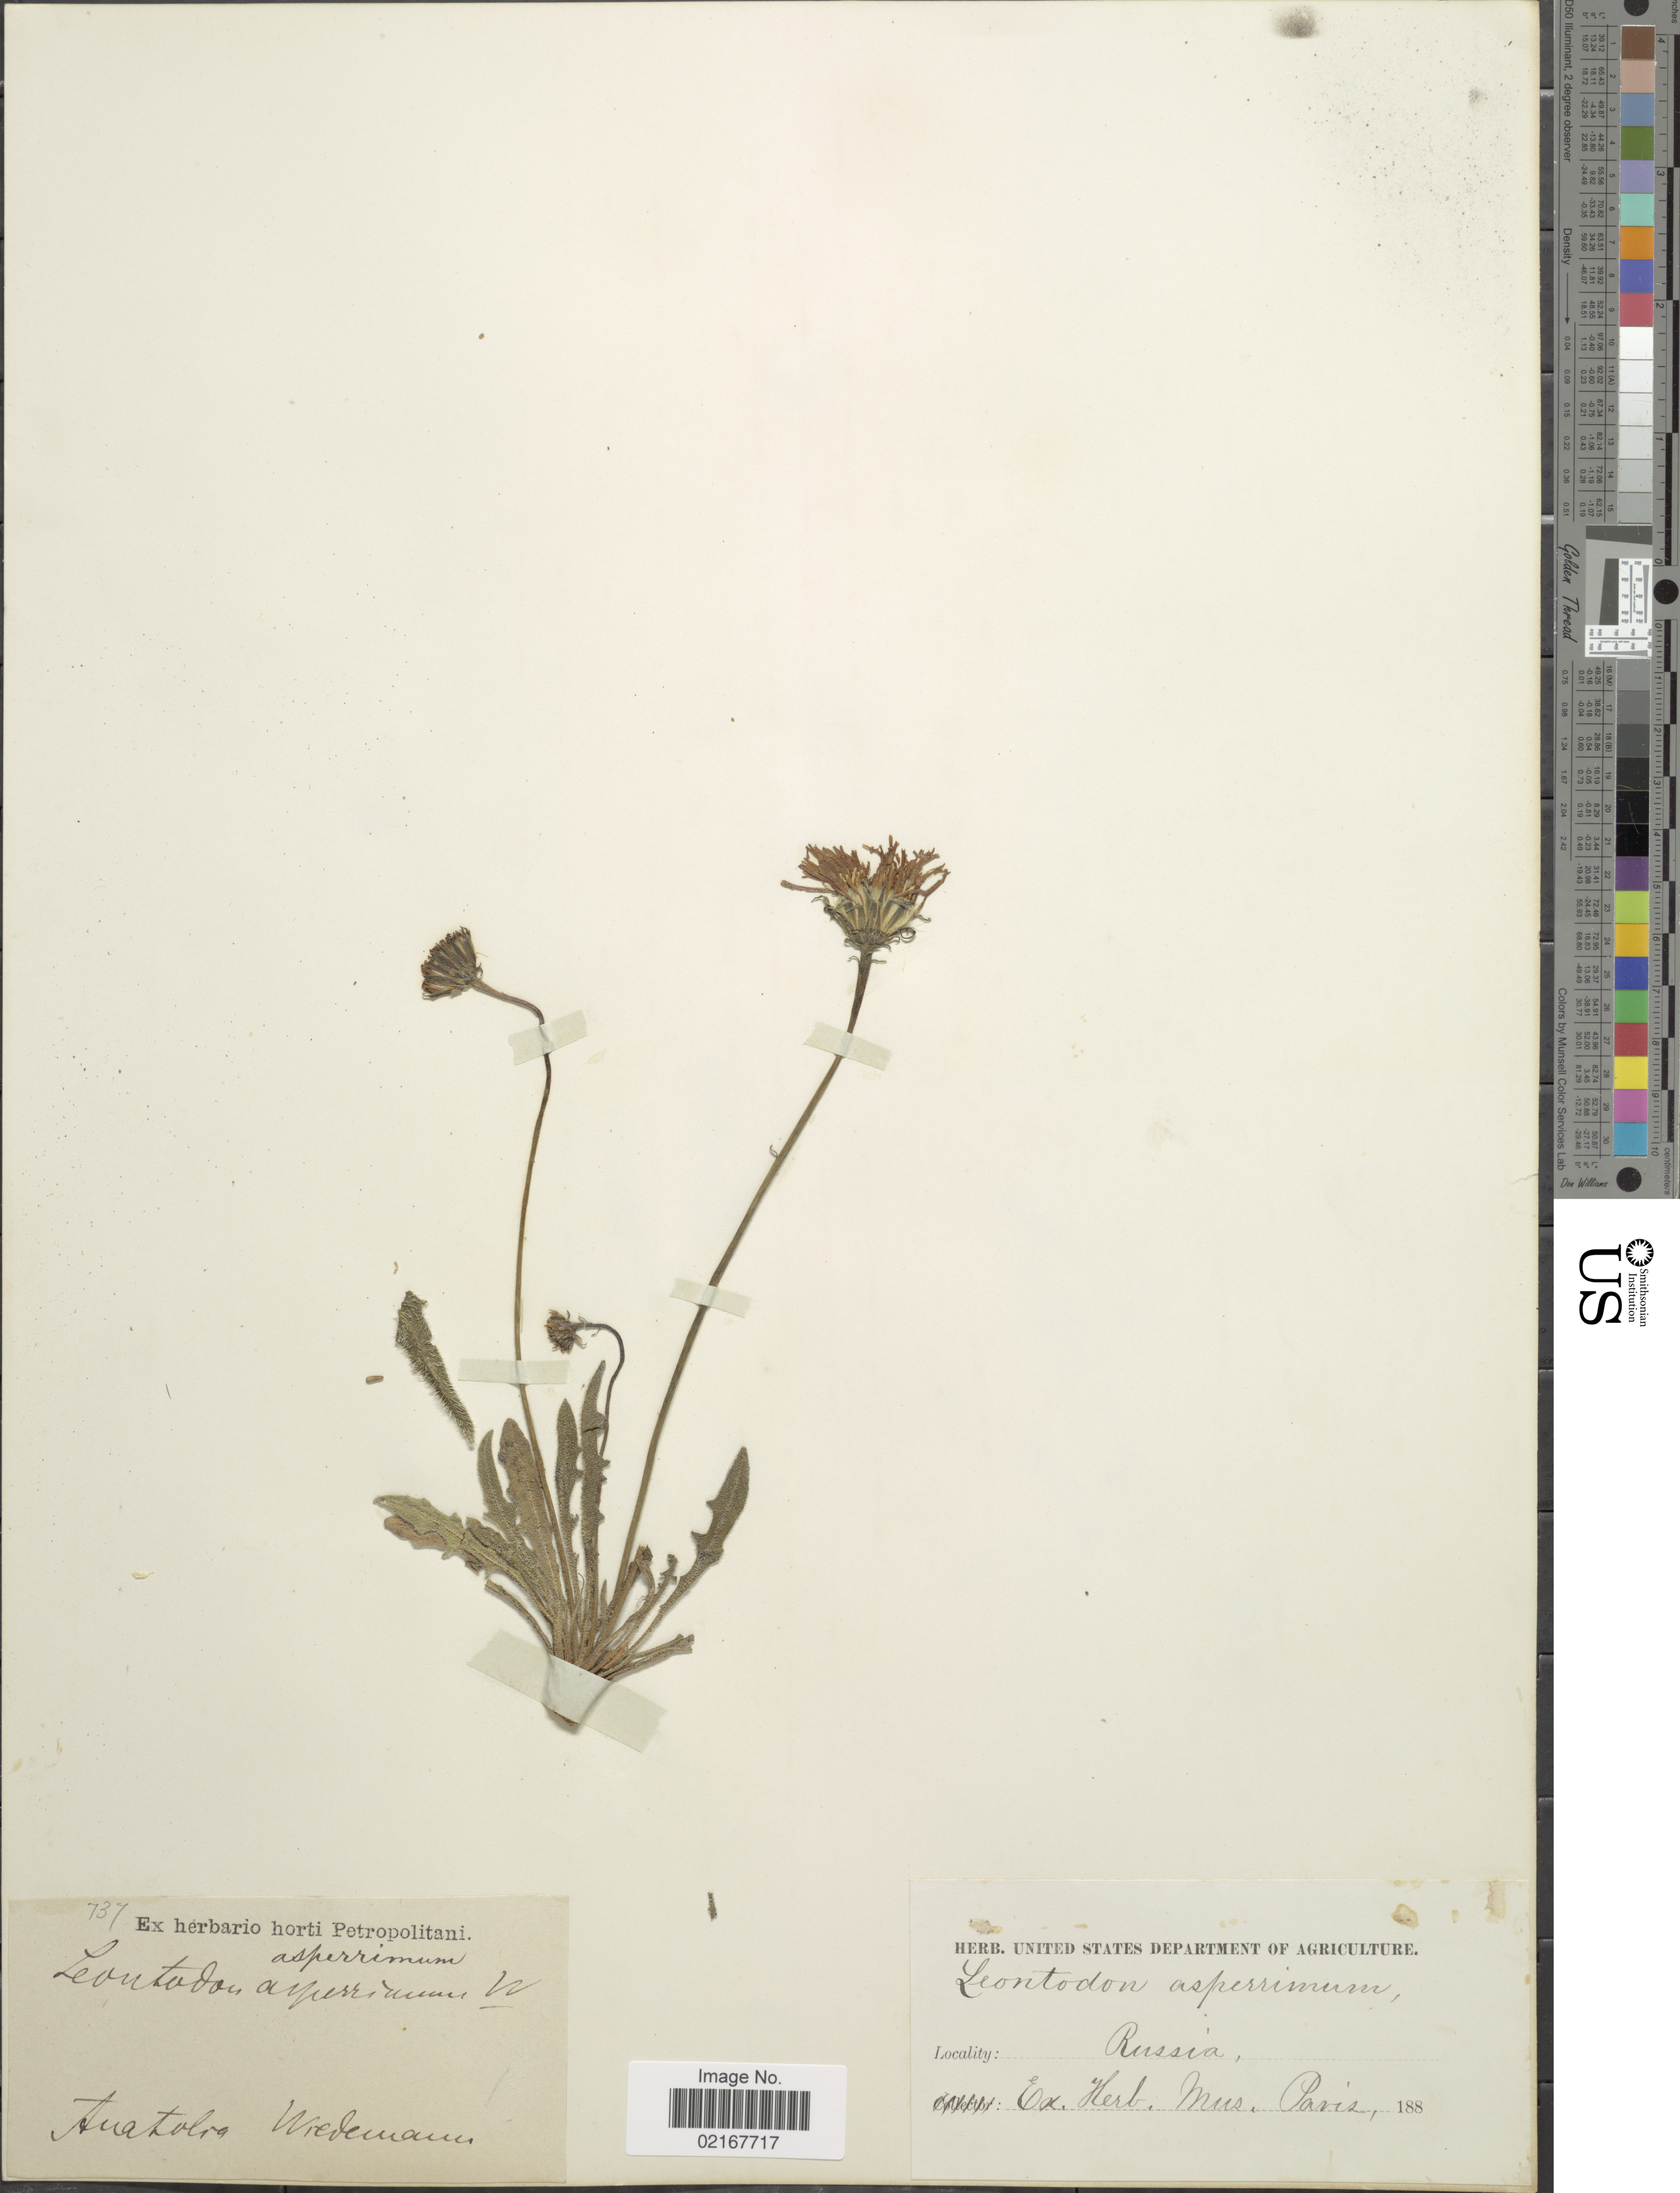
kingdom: Plantae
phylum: Tracheophyta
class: Magnoliopsida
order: Asterales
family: Asteraceae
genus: Leontodon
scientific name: Leontodon asperrimus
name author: (Willd.) Endl.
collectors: -. Wredemann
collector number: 737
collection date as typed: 188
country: Russian Federation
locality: Anatolia, "Russia" [probably Turkey]